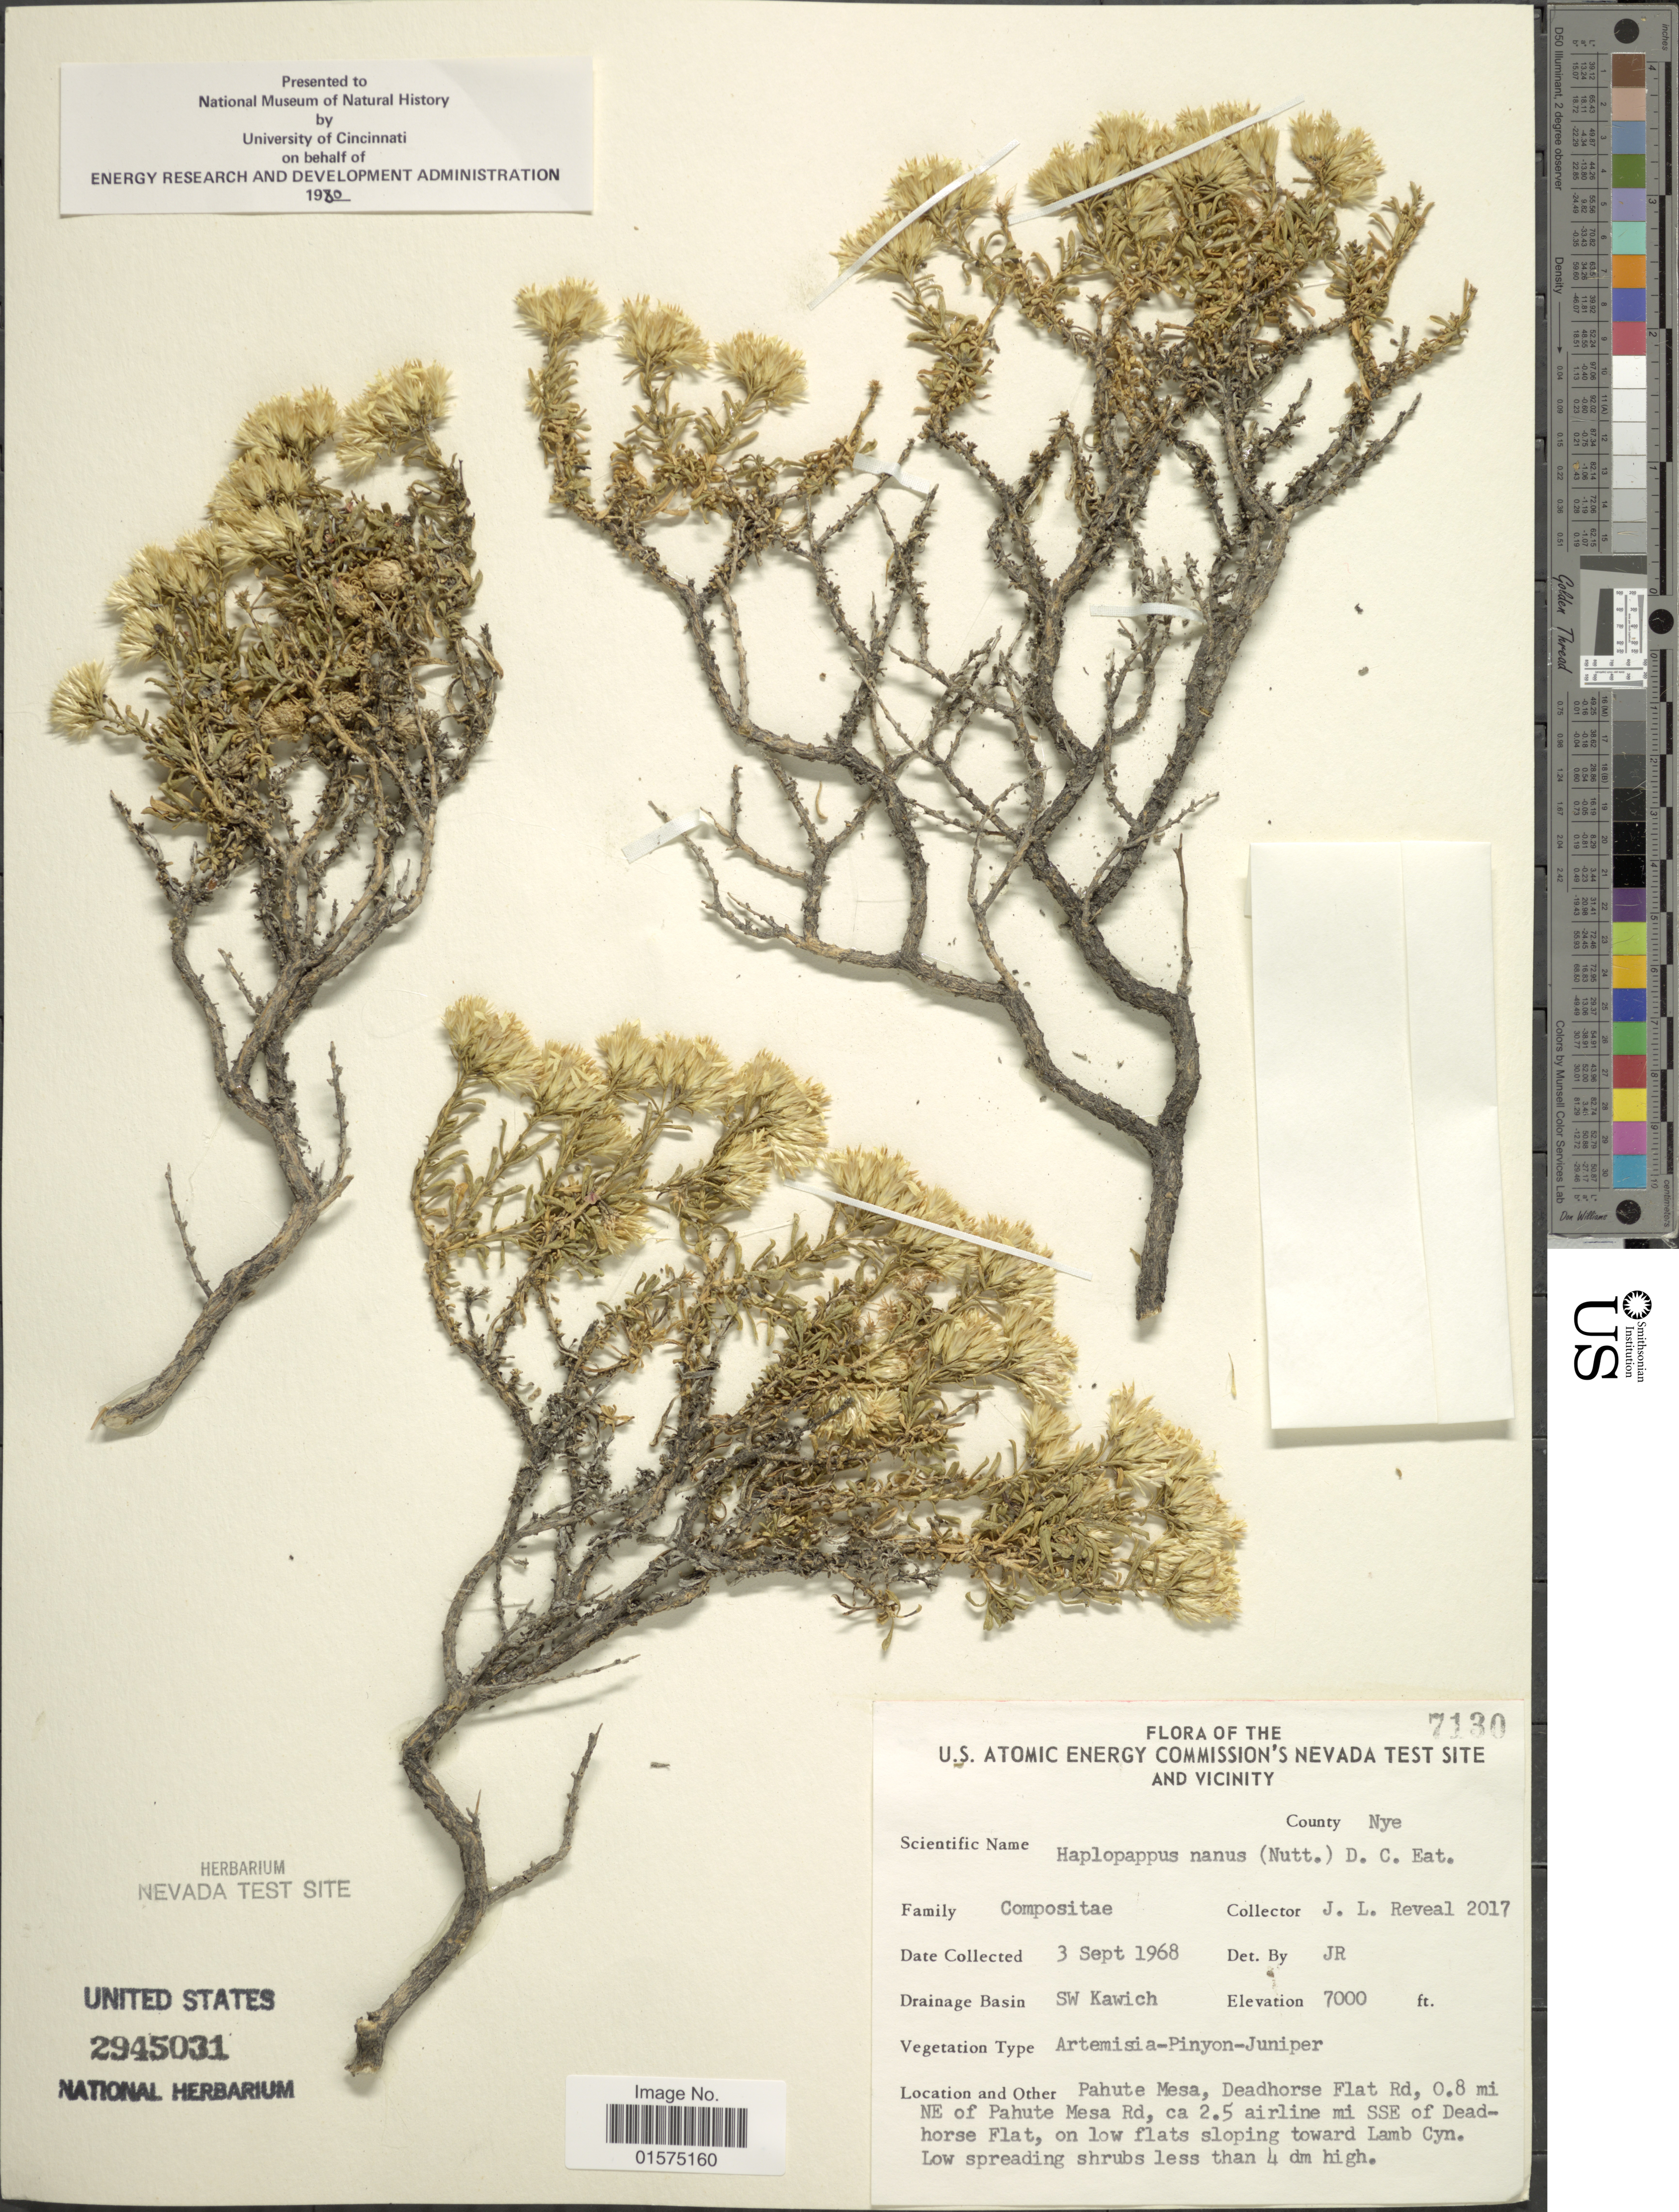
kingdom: Plantae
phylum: Tracheophyta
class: Magnoliopsida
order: Asterales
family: Asteraceae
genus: Ericameria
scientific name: Ericameria nana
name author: Nutt.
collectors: J. L. Reveal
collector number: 7130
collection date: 1968-09-03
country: United States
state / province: Nevada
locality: U.S. Atomic Energy Commission's Nevada Test Site and vicinity. County Nye. Drainage Basin SW Kawich. Pahute Mesa, Deadhorse Flat Rd, 0.8 mi NE of Pahute Mesa Rd, ca 2.5 mi SSE of Deadhorse Flat, on low flats sloping toward Lamb Cyn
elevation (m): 2134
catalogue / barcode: US 2945031